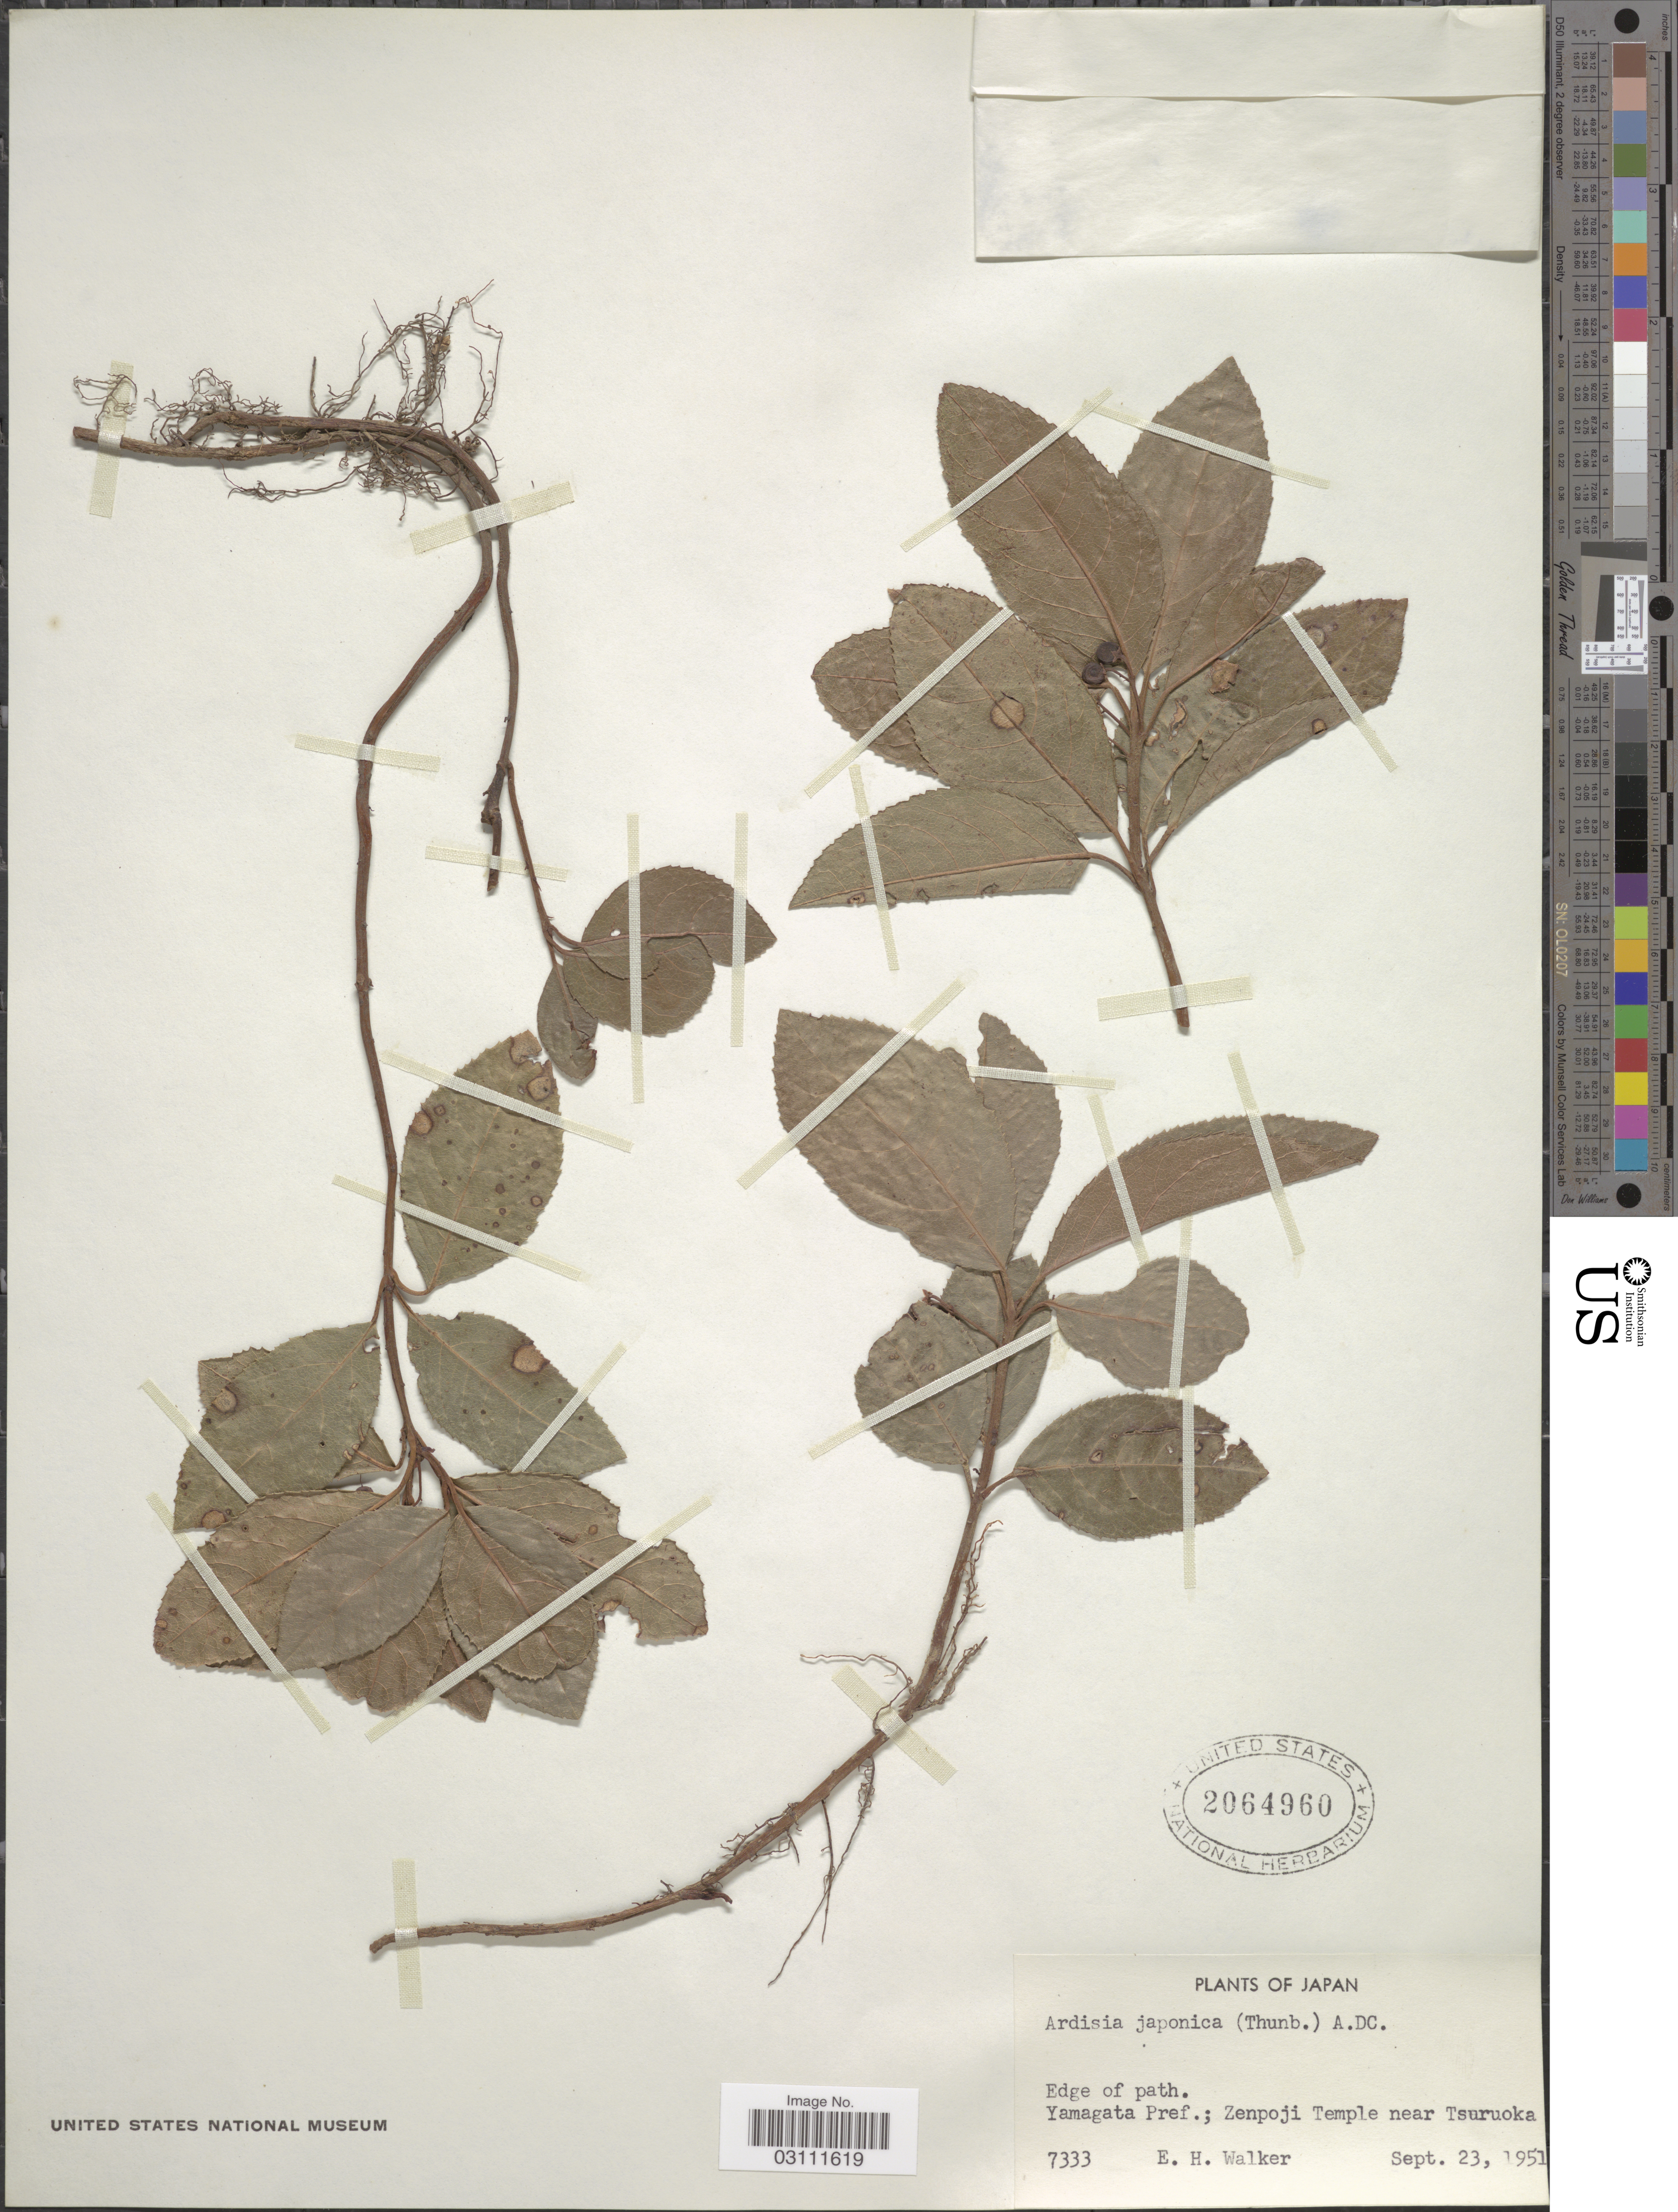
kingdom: Plantae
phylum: Tracheophyta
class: Magnoliopsida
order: Ericales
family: Primulaceae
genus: Ardisia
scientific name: Ardisia japonica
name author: (Thunb.) Blume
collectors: E. H. Walker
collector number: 7333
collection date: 1951-09-23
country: Japan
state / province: Yamagata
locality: Edge of path, Yamagata Pref.: Zenpoji Temple near Tsuruoka.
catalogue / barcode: US 2064960